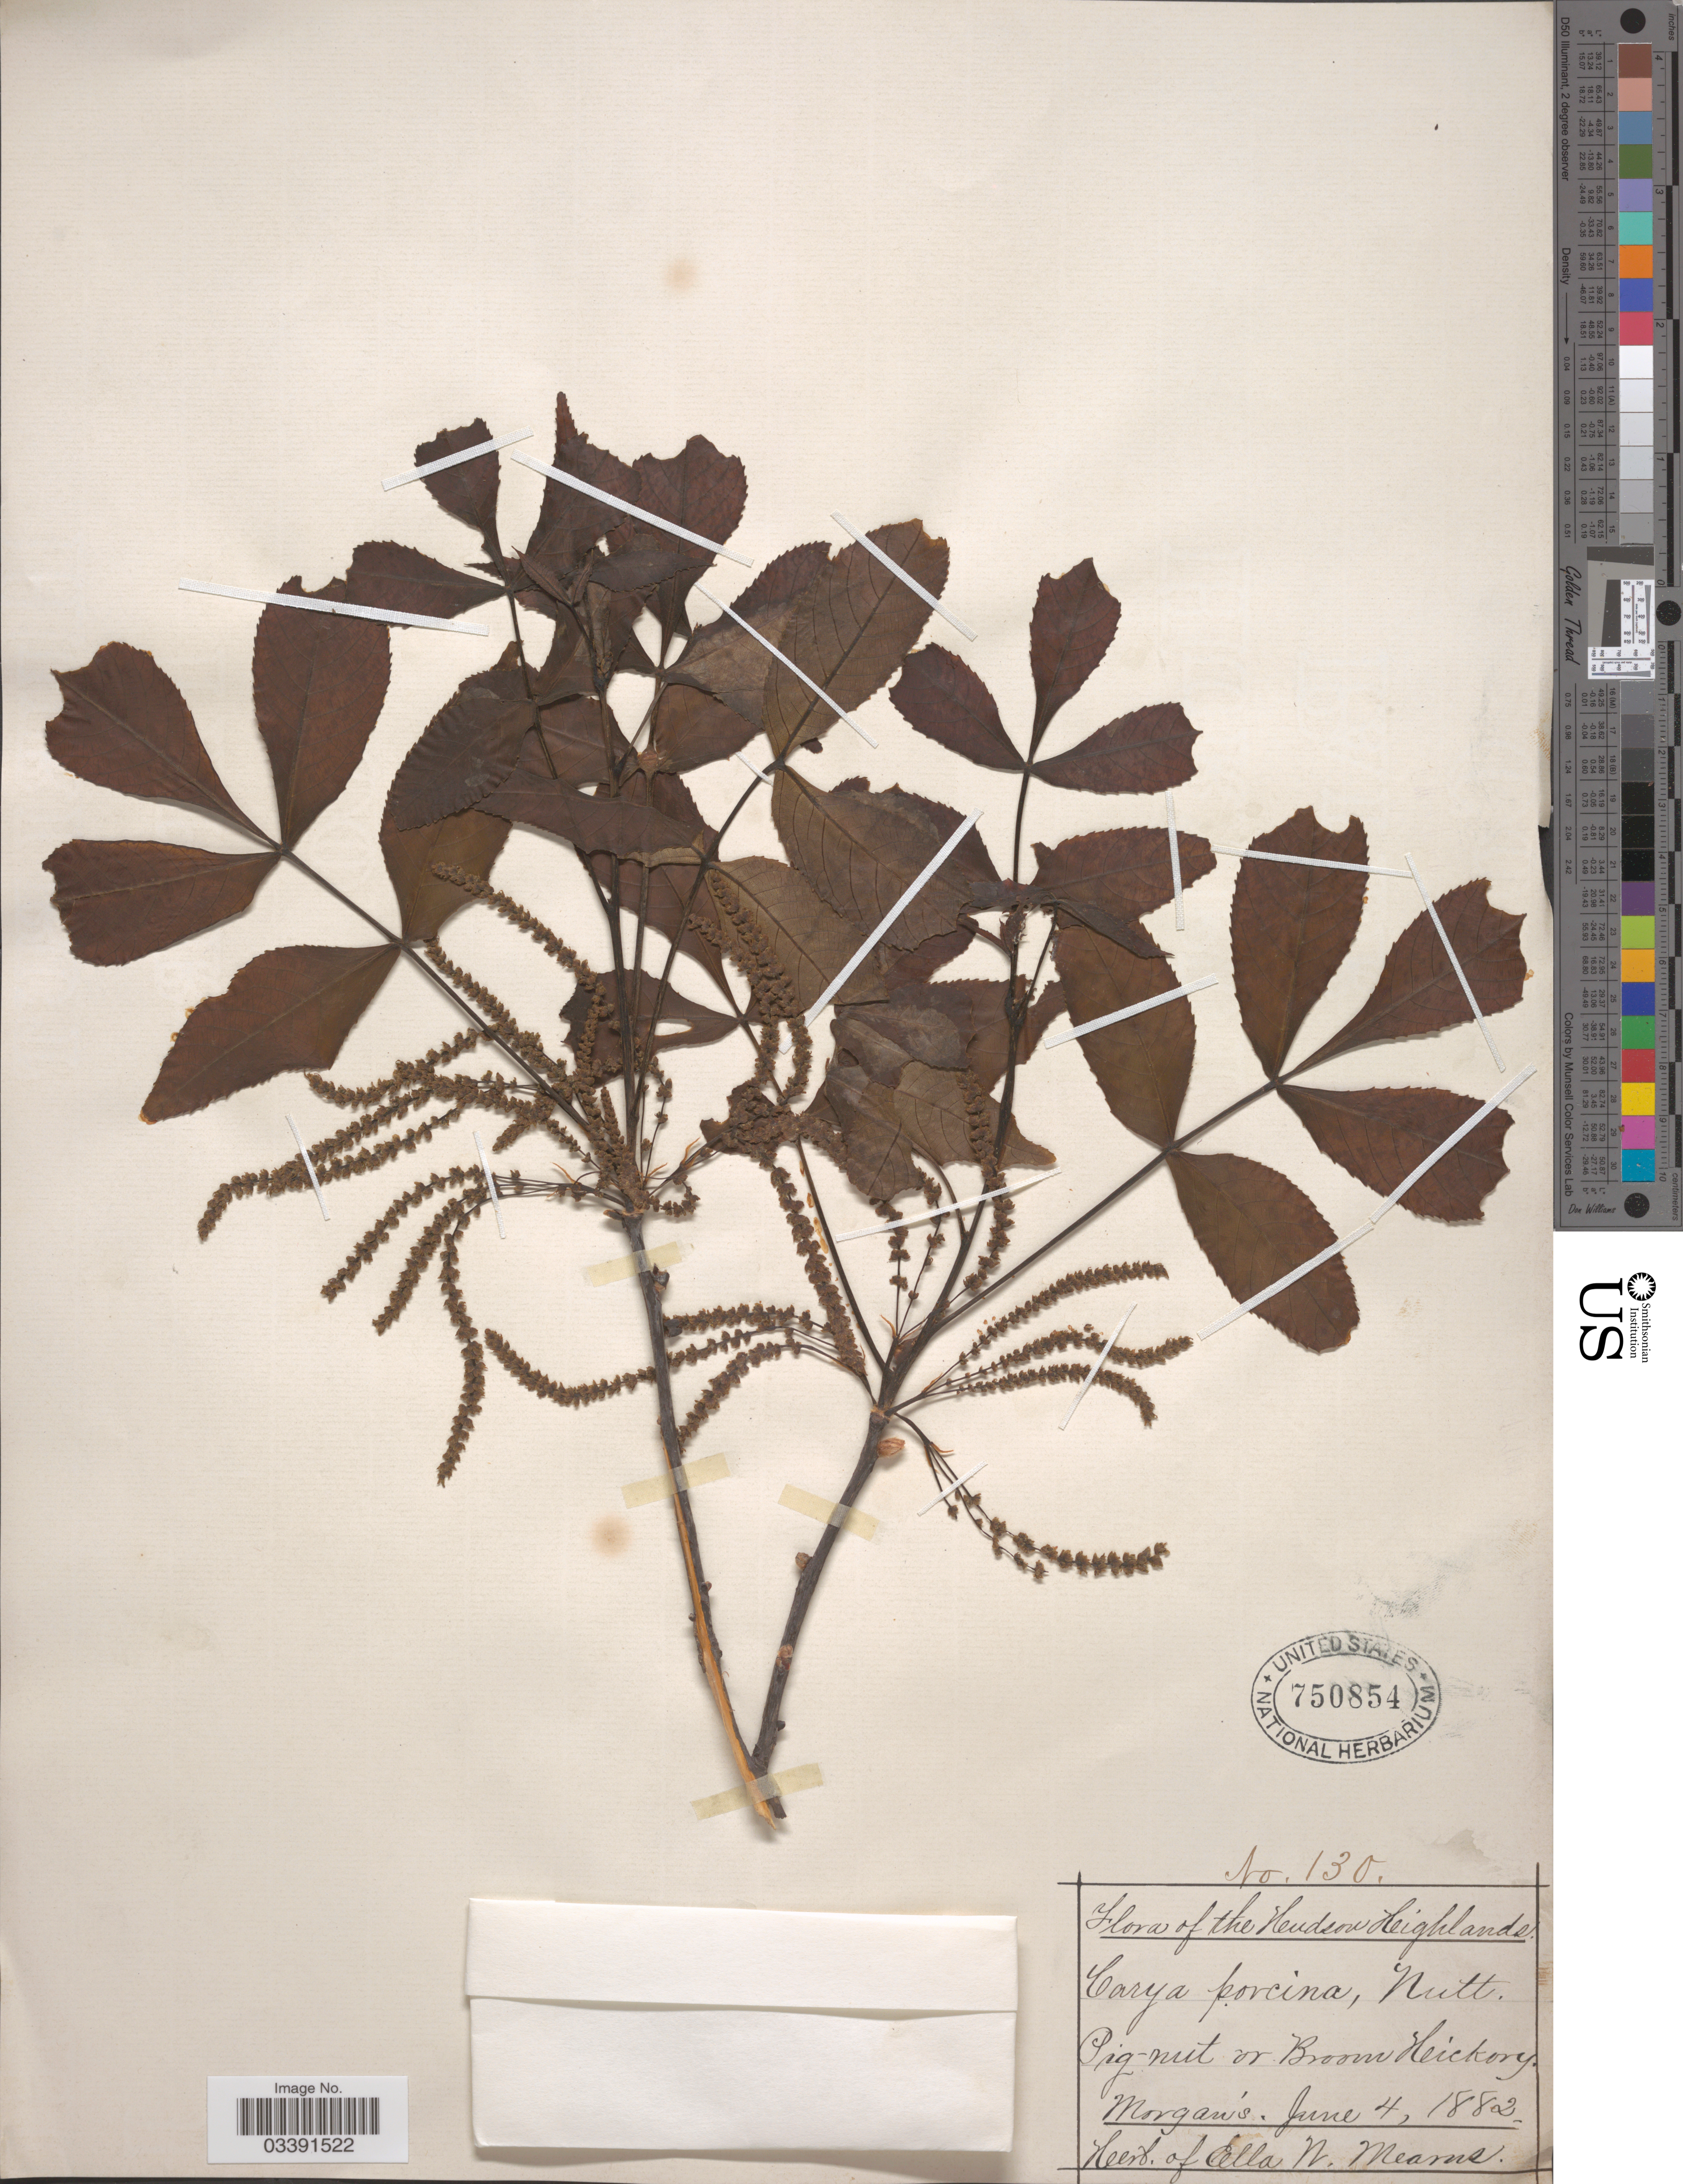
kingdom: Plantae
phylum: Tracheophyta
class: Magnoliopsida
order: Fagales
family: Juglandaceae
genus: Carya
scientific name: Carya glabra var. glabra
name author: (Mill.) Sweet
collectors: E. W. Mearns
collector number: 130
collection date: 1882-06-04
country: United States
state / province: New York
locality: Hudson Highlands. Morgan's.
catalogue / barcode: US 750854